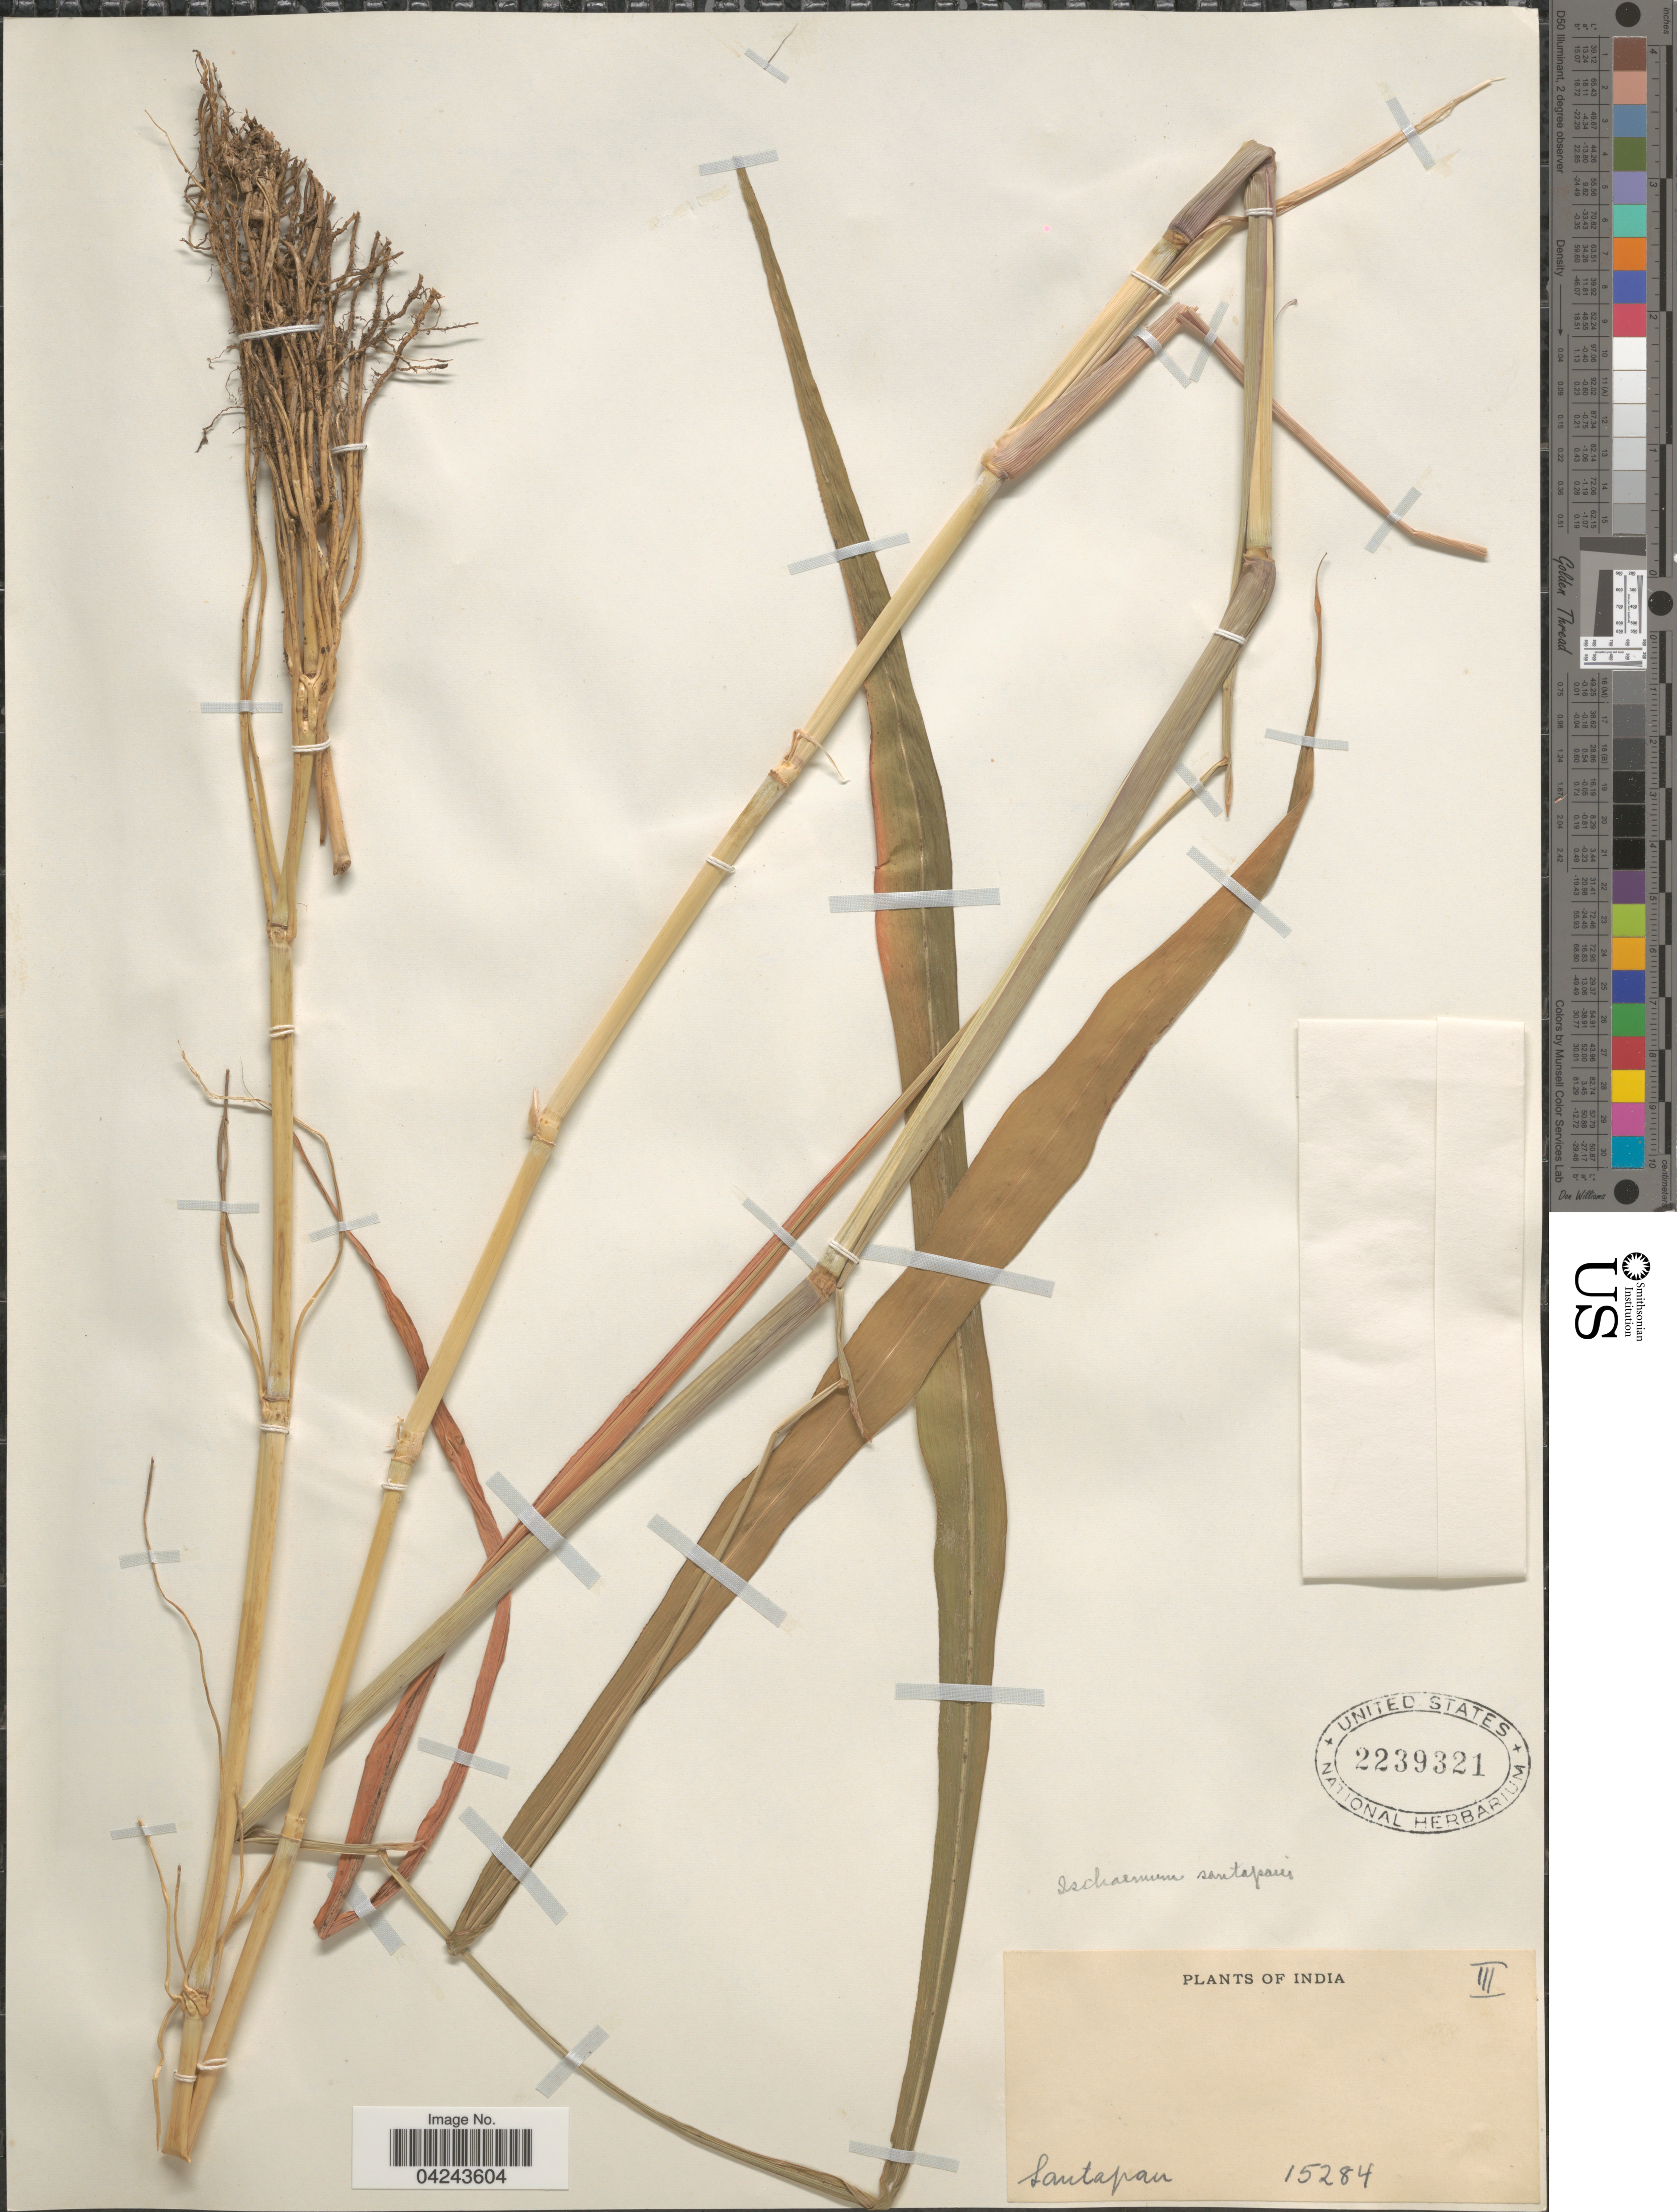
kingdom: Plantae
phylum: Tracheophyta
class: Liliopsida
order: Poales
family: Poaceae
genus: Ischaemum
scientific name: Ischaemum santapaui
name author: Bor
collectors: Santapau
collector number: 15284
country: India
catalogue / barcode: US 2239321